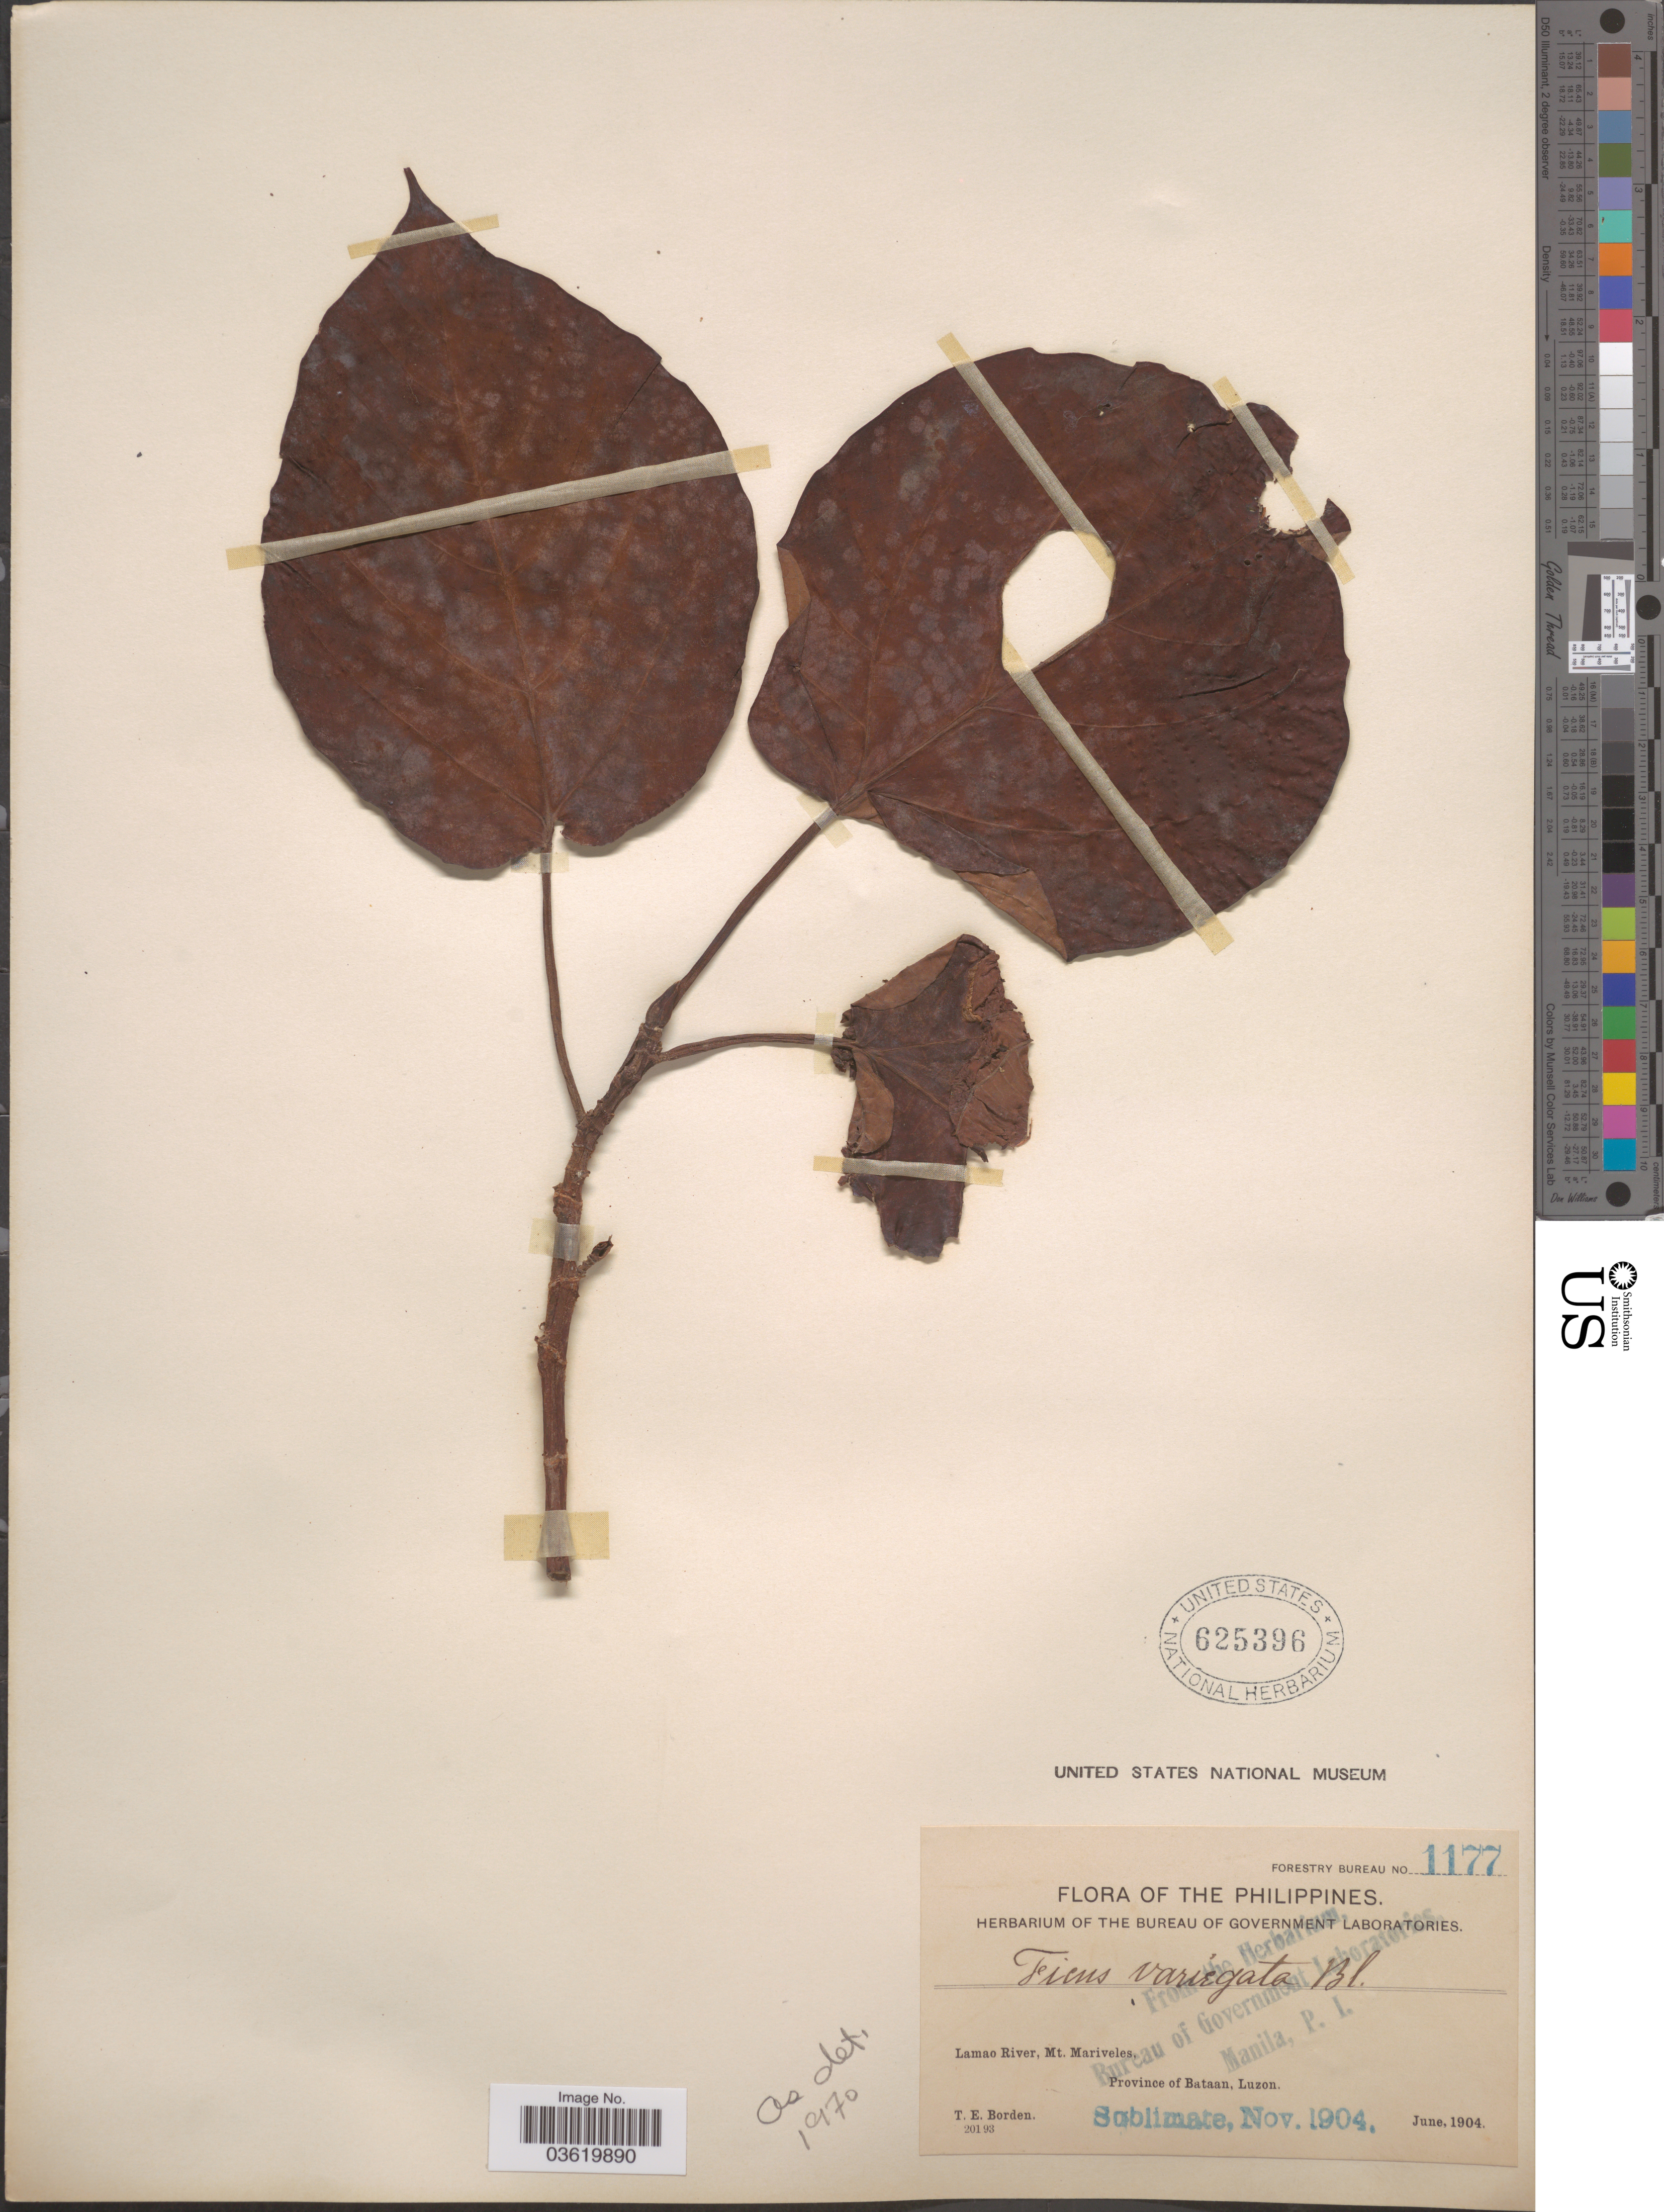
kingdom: Plantae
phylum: Tracheophyta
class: Magnoliopsida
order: Rosales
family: Moraceae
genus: Ficus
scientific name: Ficus variegata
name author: Blume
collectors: T. E. Borden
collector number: Forestry Bureau 1177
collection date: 1904-06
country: Philippines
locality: Lamao River, Mt. Mariveles, Province of Bataan, Luzon.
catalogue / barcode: US 625396